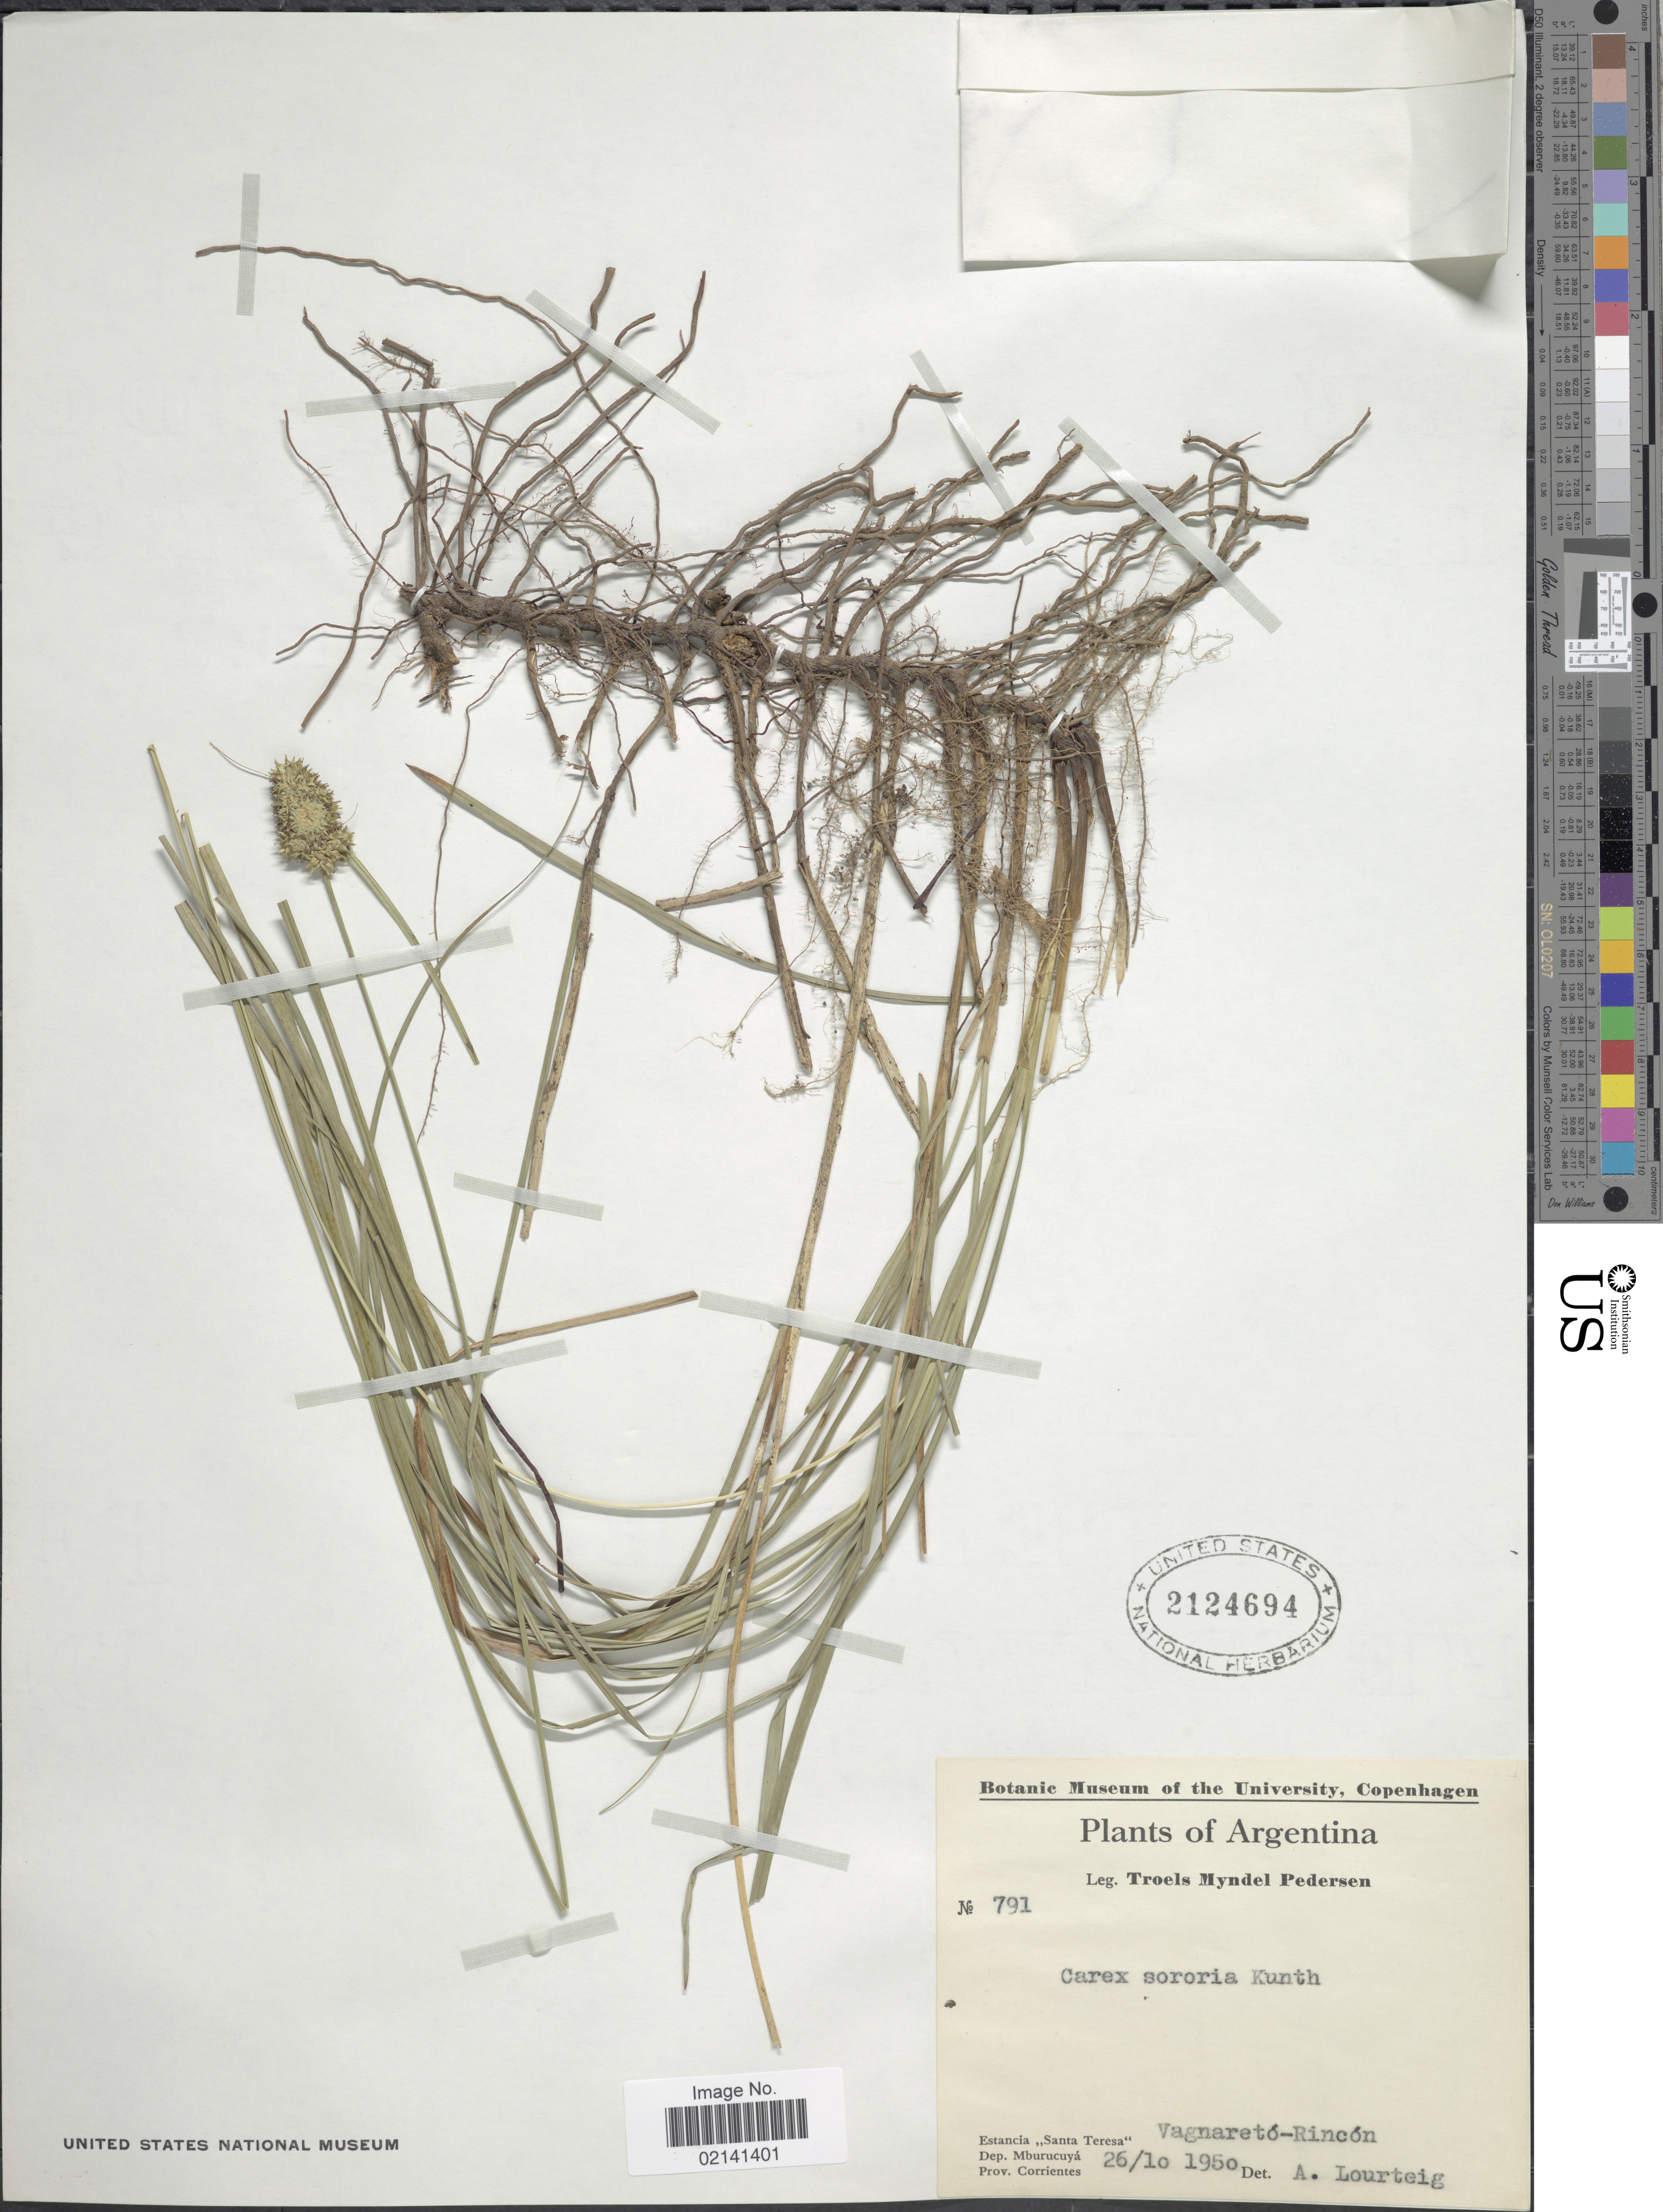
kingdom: Plantae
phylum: Tracheophyta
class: Liliopsida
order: Poales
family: Cyperaceae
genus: Carex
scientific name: Carex sororia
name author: Kunth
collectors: T. Pederson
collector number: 791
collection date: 1950-10-26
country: Argentina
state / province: Corrientes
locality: Estancia Santa Teresa Vagnareto-Rincon, Dep. Mburucuya, Prov. Corrientes.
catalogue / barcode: US 2124694